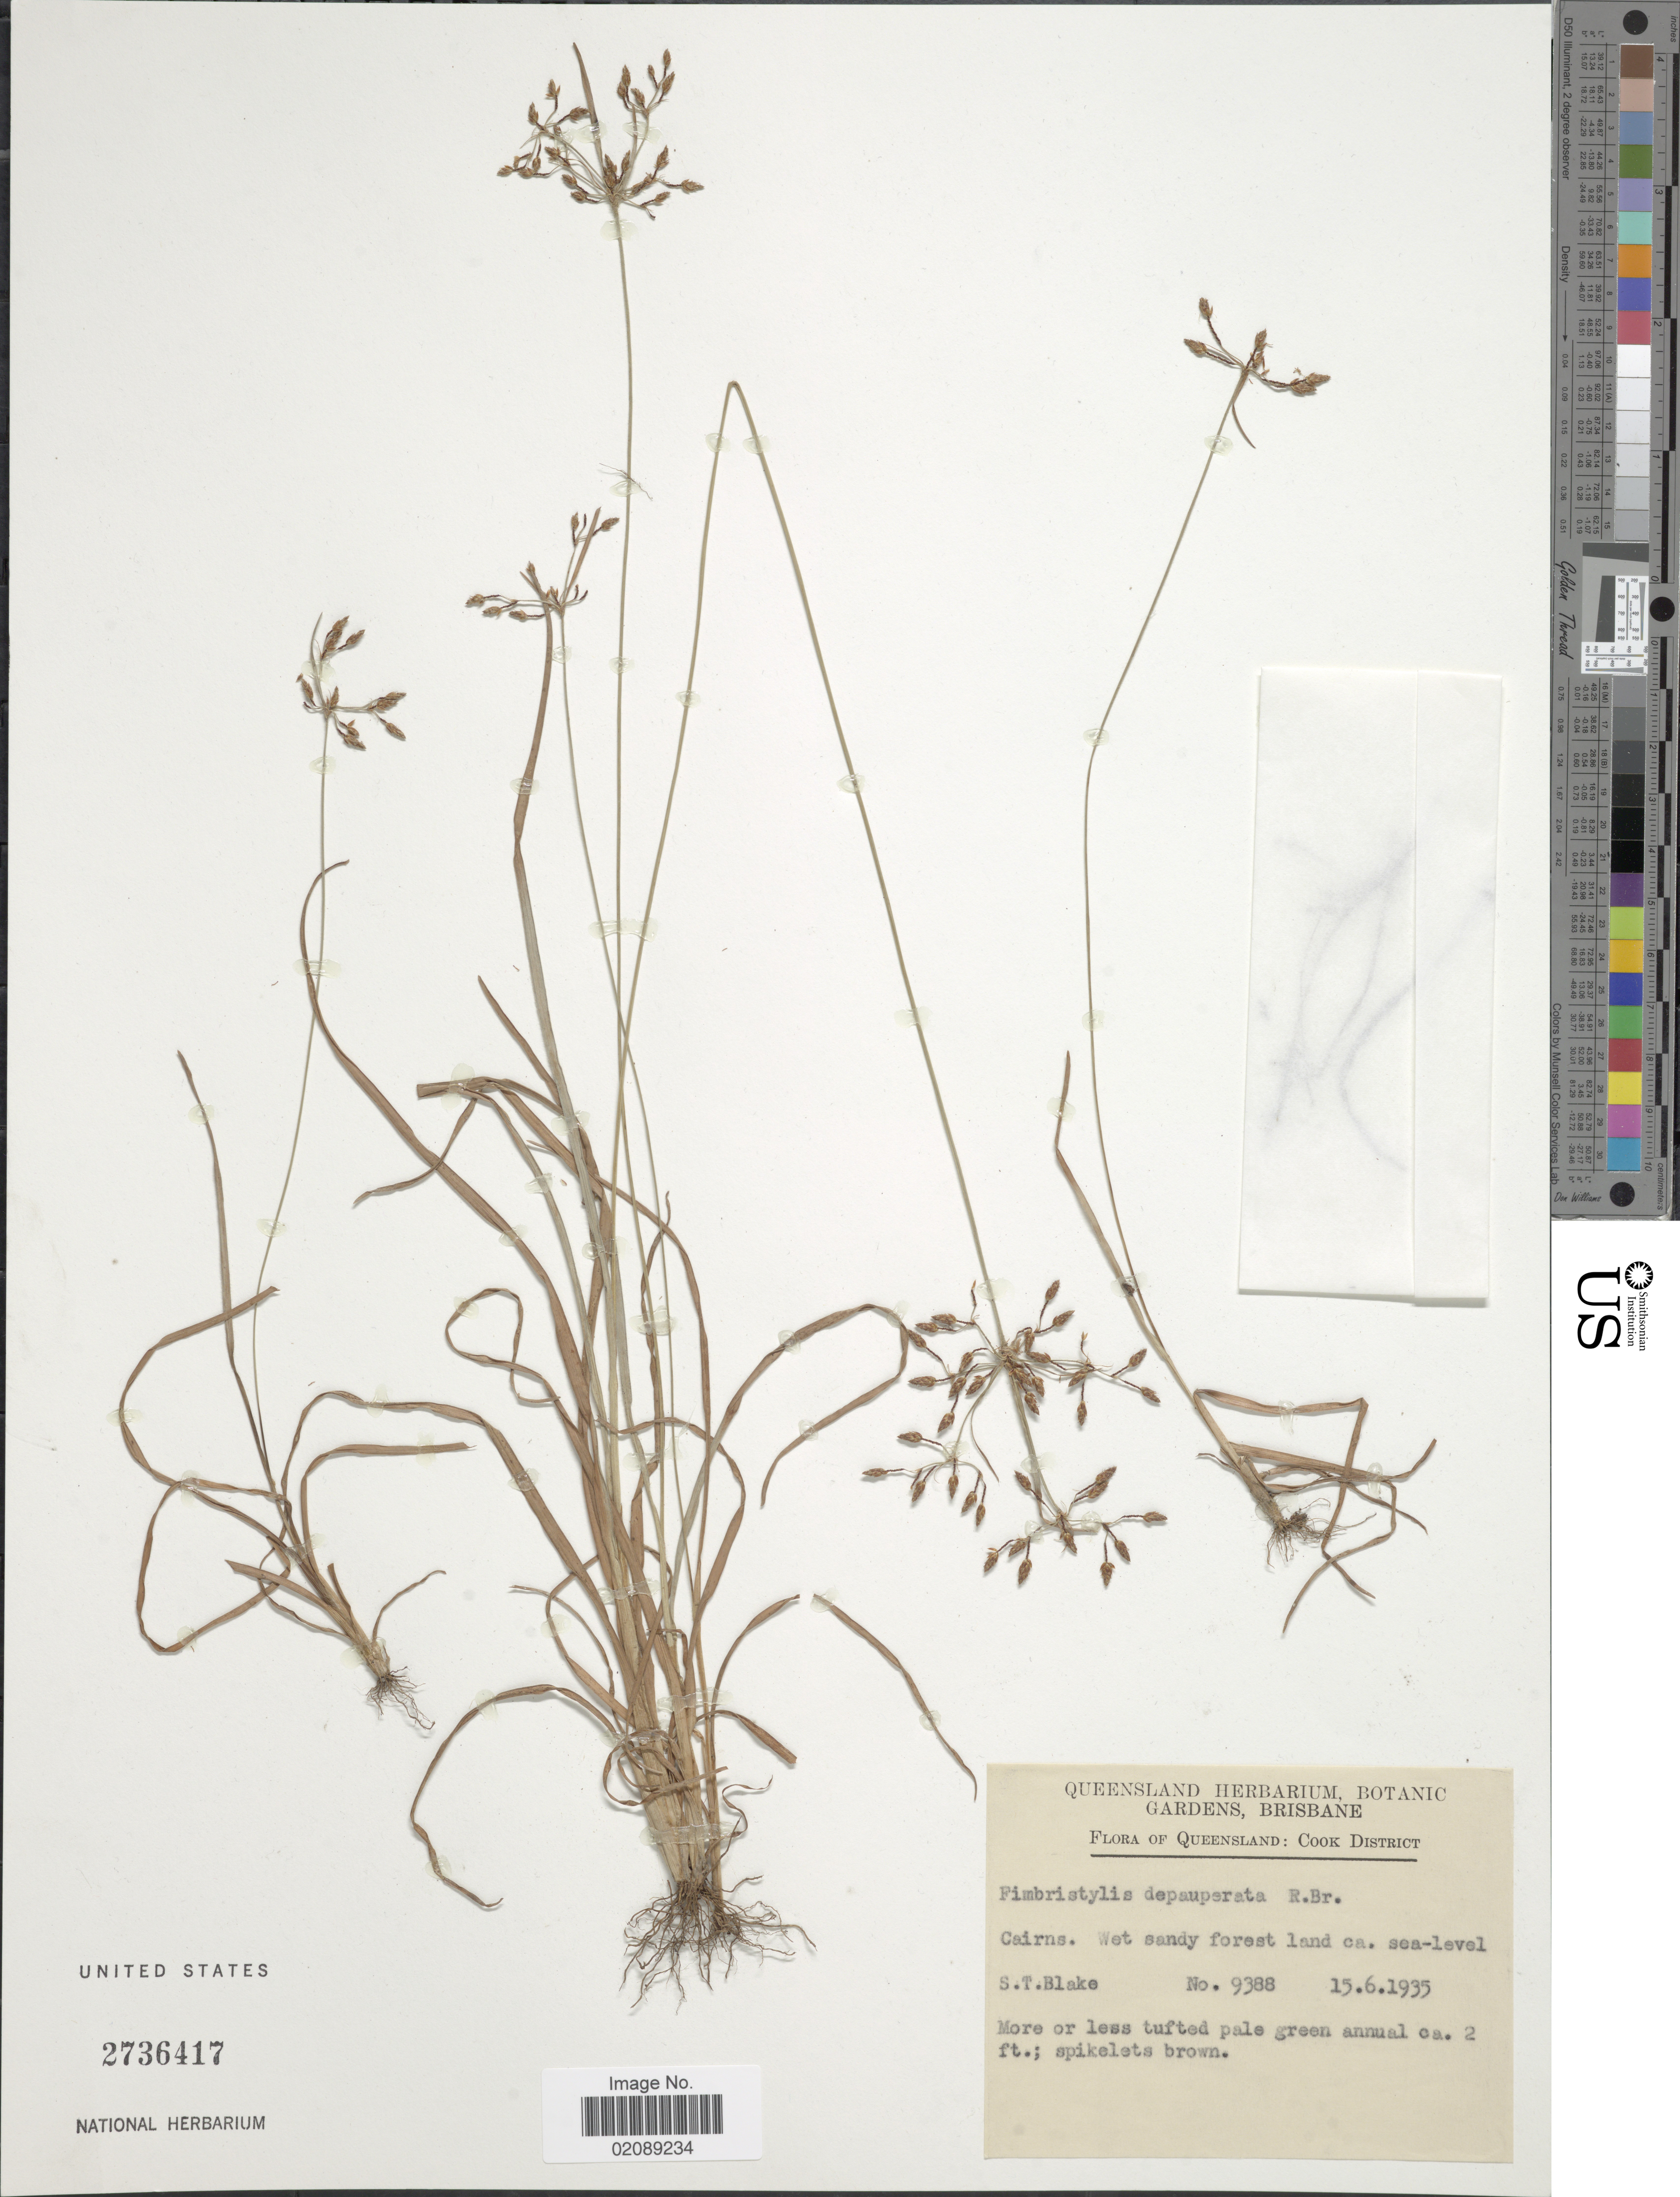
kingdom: Plantae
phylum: Tracheophyta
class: Liliopsida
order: Poales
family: Cyperaceae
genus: Fimbristylis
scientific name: Fimbristylis depauperata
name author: R. Br.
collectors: S. T. Blake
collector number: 9388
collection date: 1935-06-15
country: Australia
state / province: Queensland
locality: Cook District. Cairns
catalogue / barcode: US 2736417